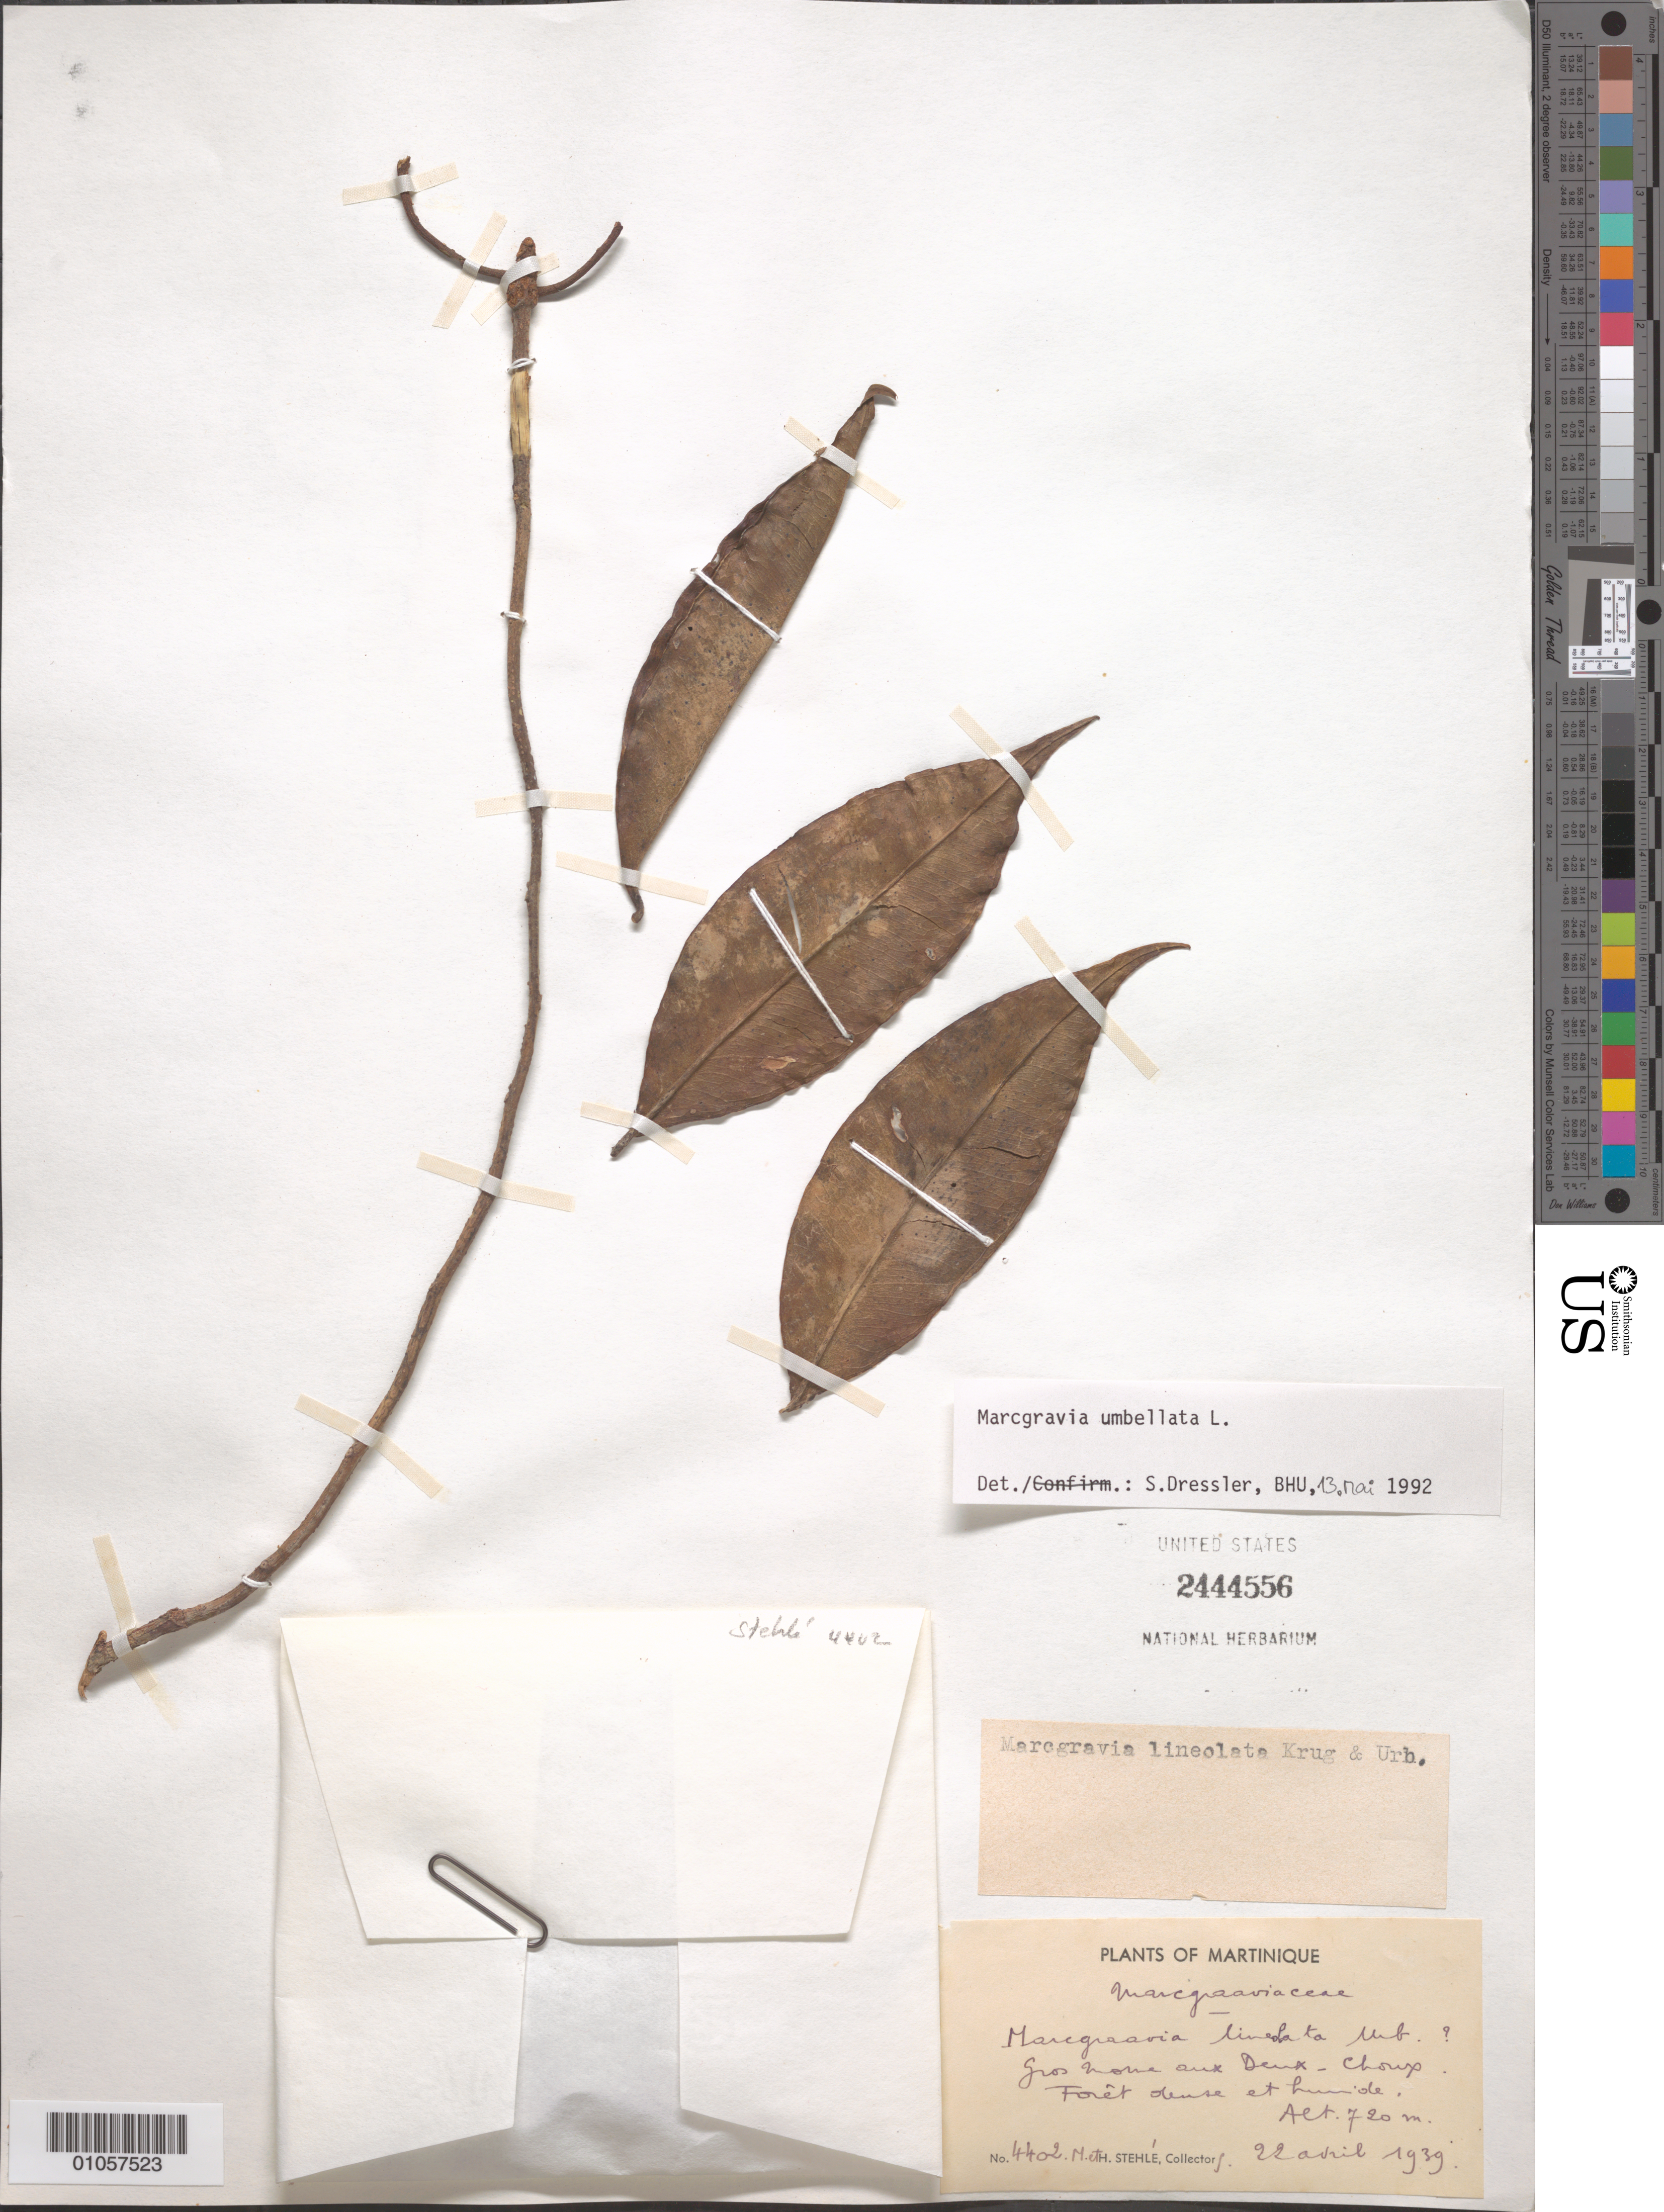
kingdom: Plantae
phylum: Tracheophyta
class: Magnoliopsida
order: Ericales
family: Marcgraviaceae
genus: Marcgravia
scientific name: Marcgravia umbellata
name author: L.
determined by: Dressler, S., (FR), Forschungsinstitut Und Naturmuseum Senckenberg (GERMANY)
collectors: H. Stehlé & M. Stehlé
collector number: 4402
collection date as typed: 22 Apr 1939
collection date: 1939-04-22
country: Martinique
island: Martinique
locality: Gros Morn aux Deux-Choux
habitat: Forêt dense et humide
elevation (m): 720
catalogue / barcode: US 2444556